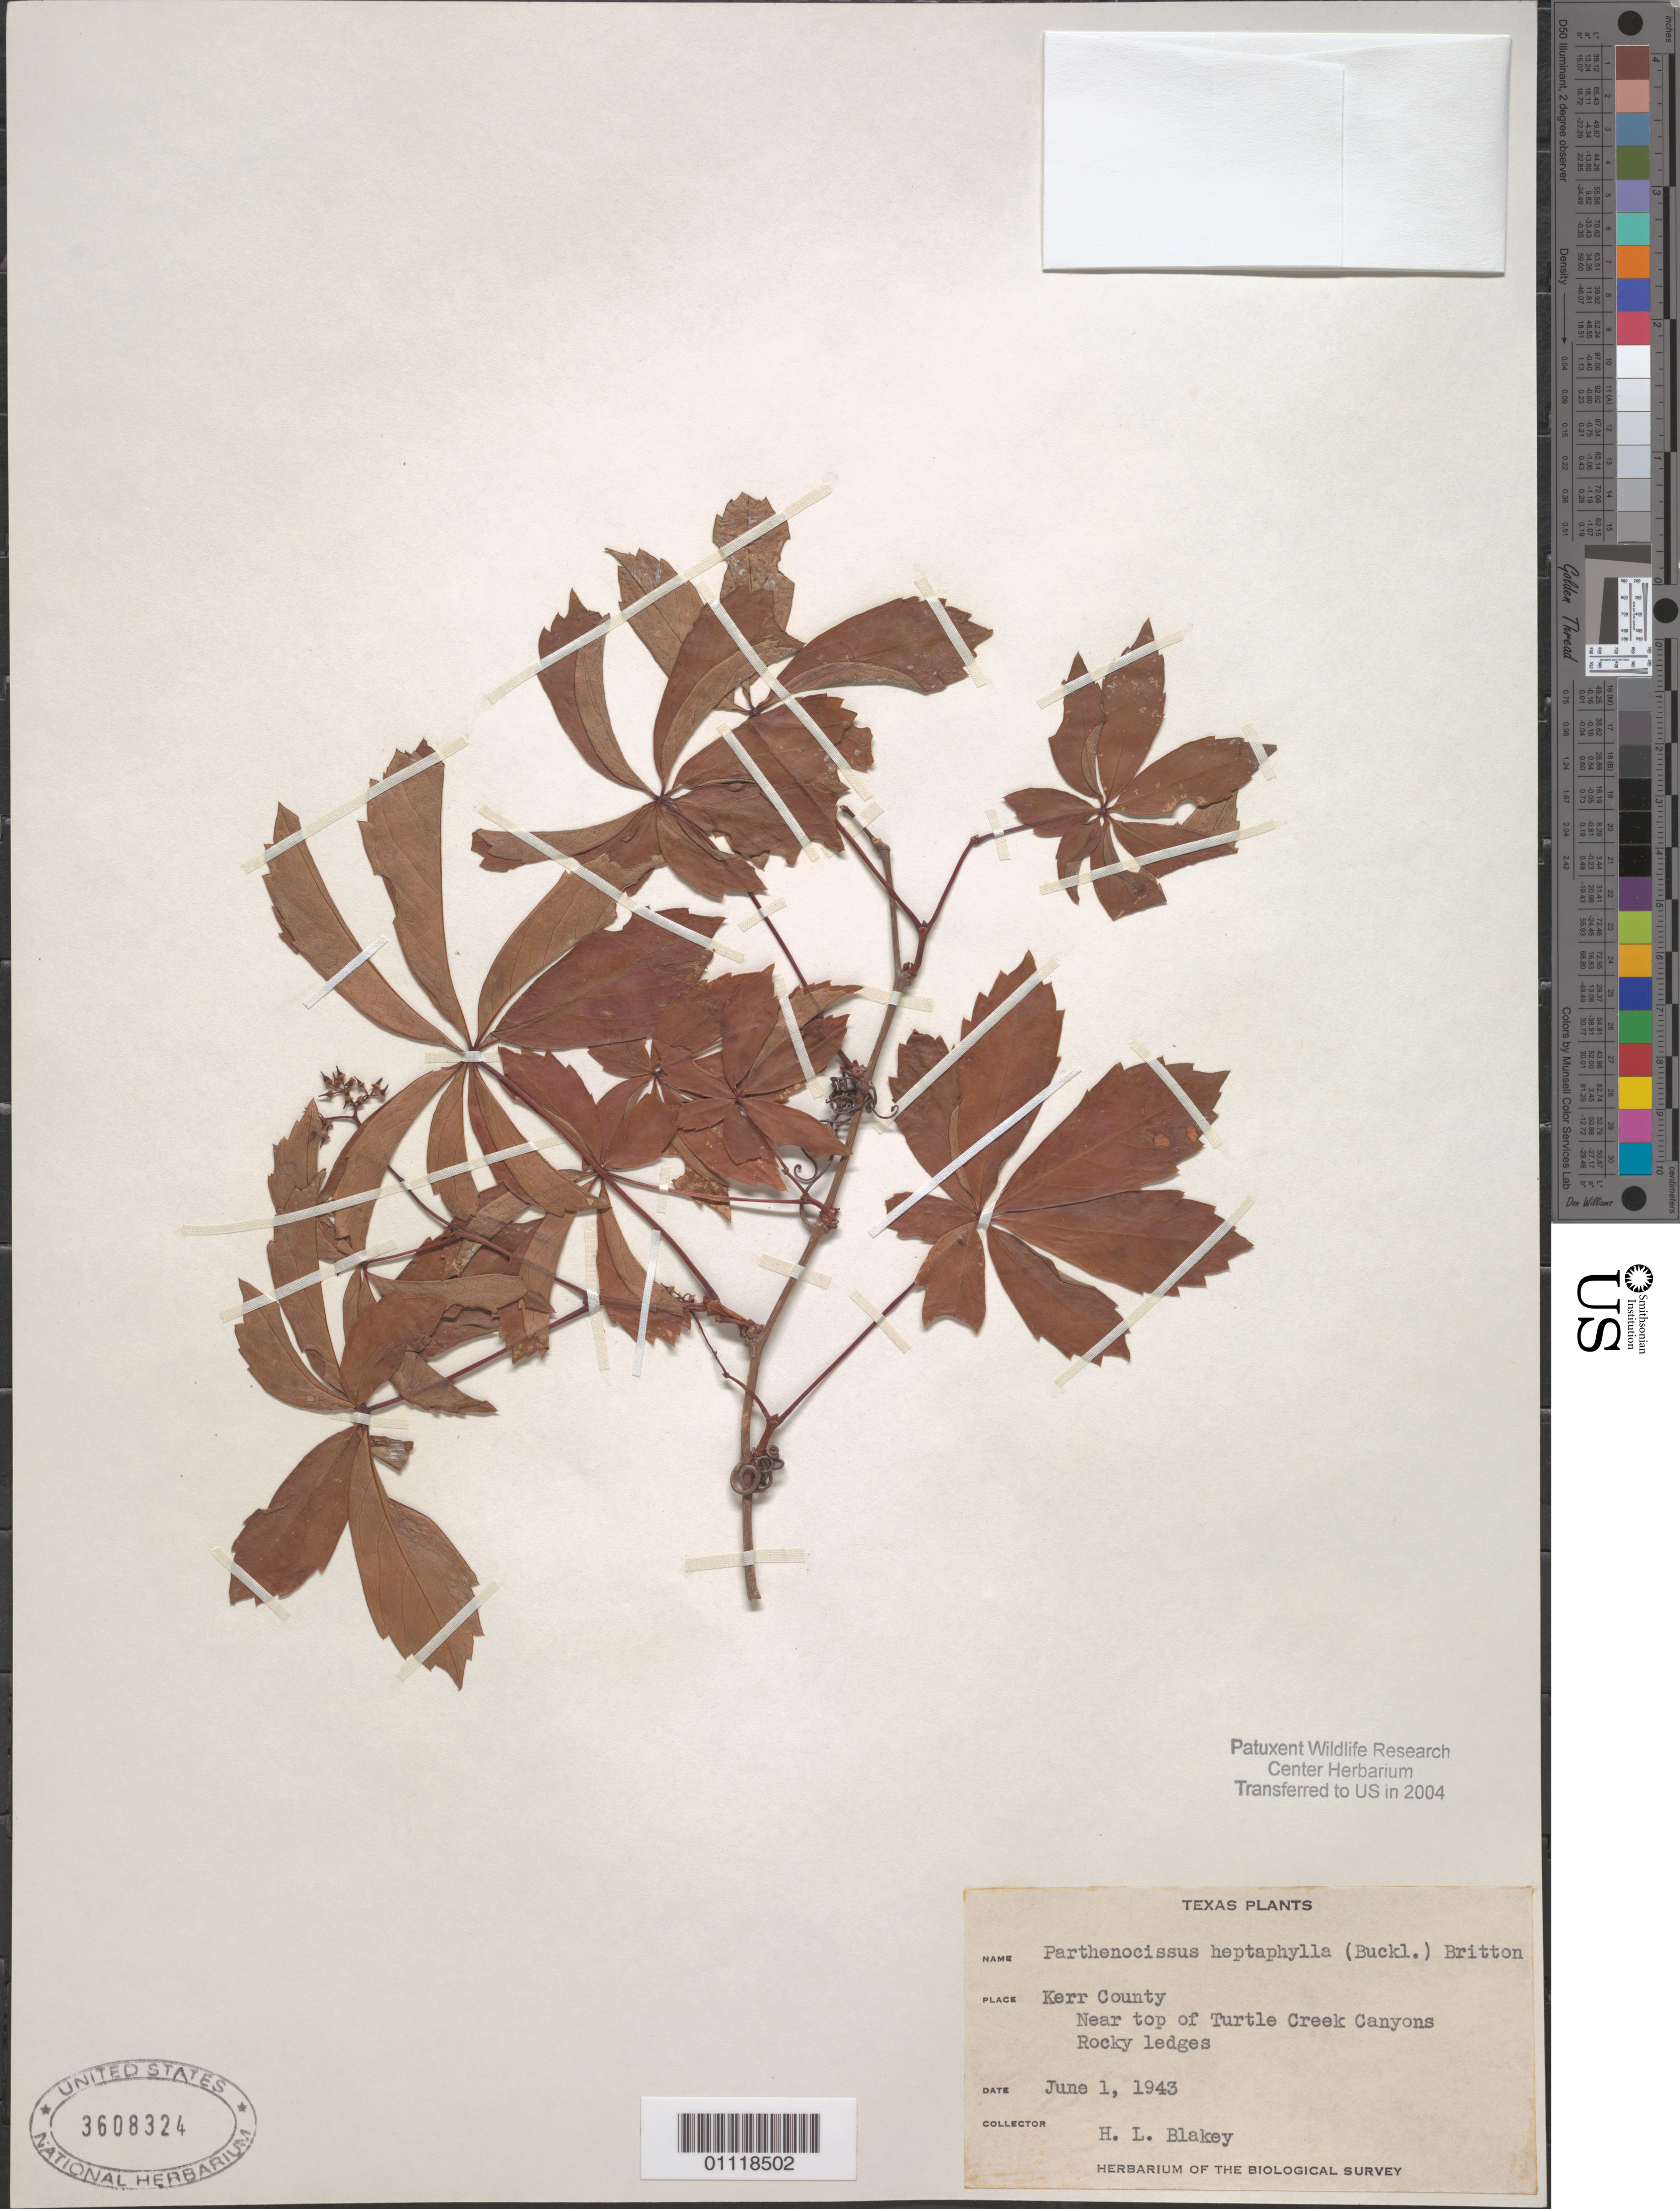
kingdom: Plantae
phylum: Tracheophyta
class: Magnoliopsida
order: Vitales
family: Vitaceae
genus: Parthenocissus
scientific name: Parthenocissus heptaphylla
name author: (Buckley) Britton ex Small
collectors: H. Blakey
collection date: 1943-06-01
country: United States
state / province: Texas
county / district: Kerr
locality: Near top of Turtle Creek Canyons.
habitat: Rocky ledges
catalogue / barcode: US 3608324